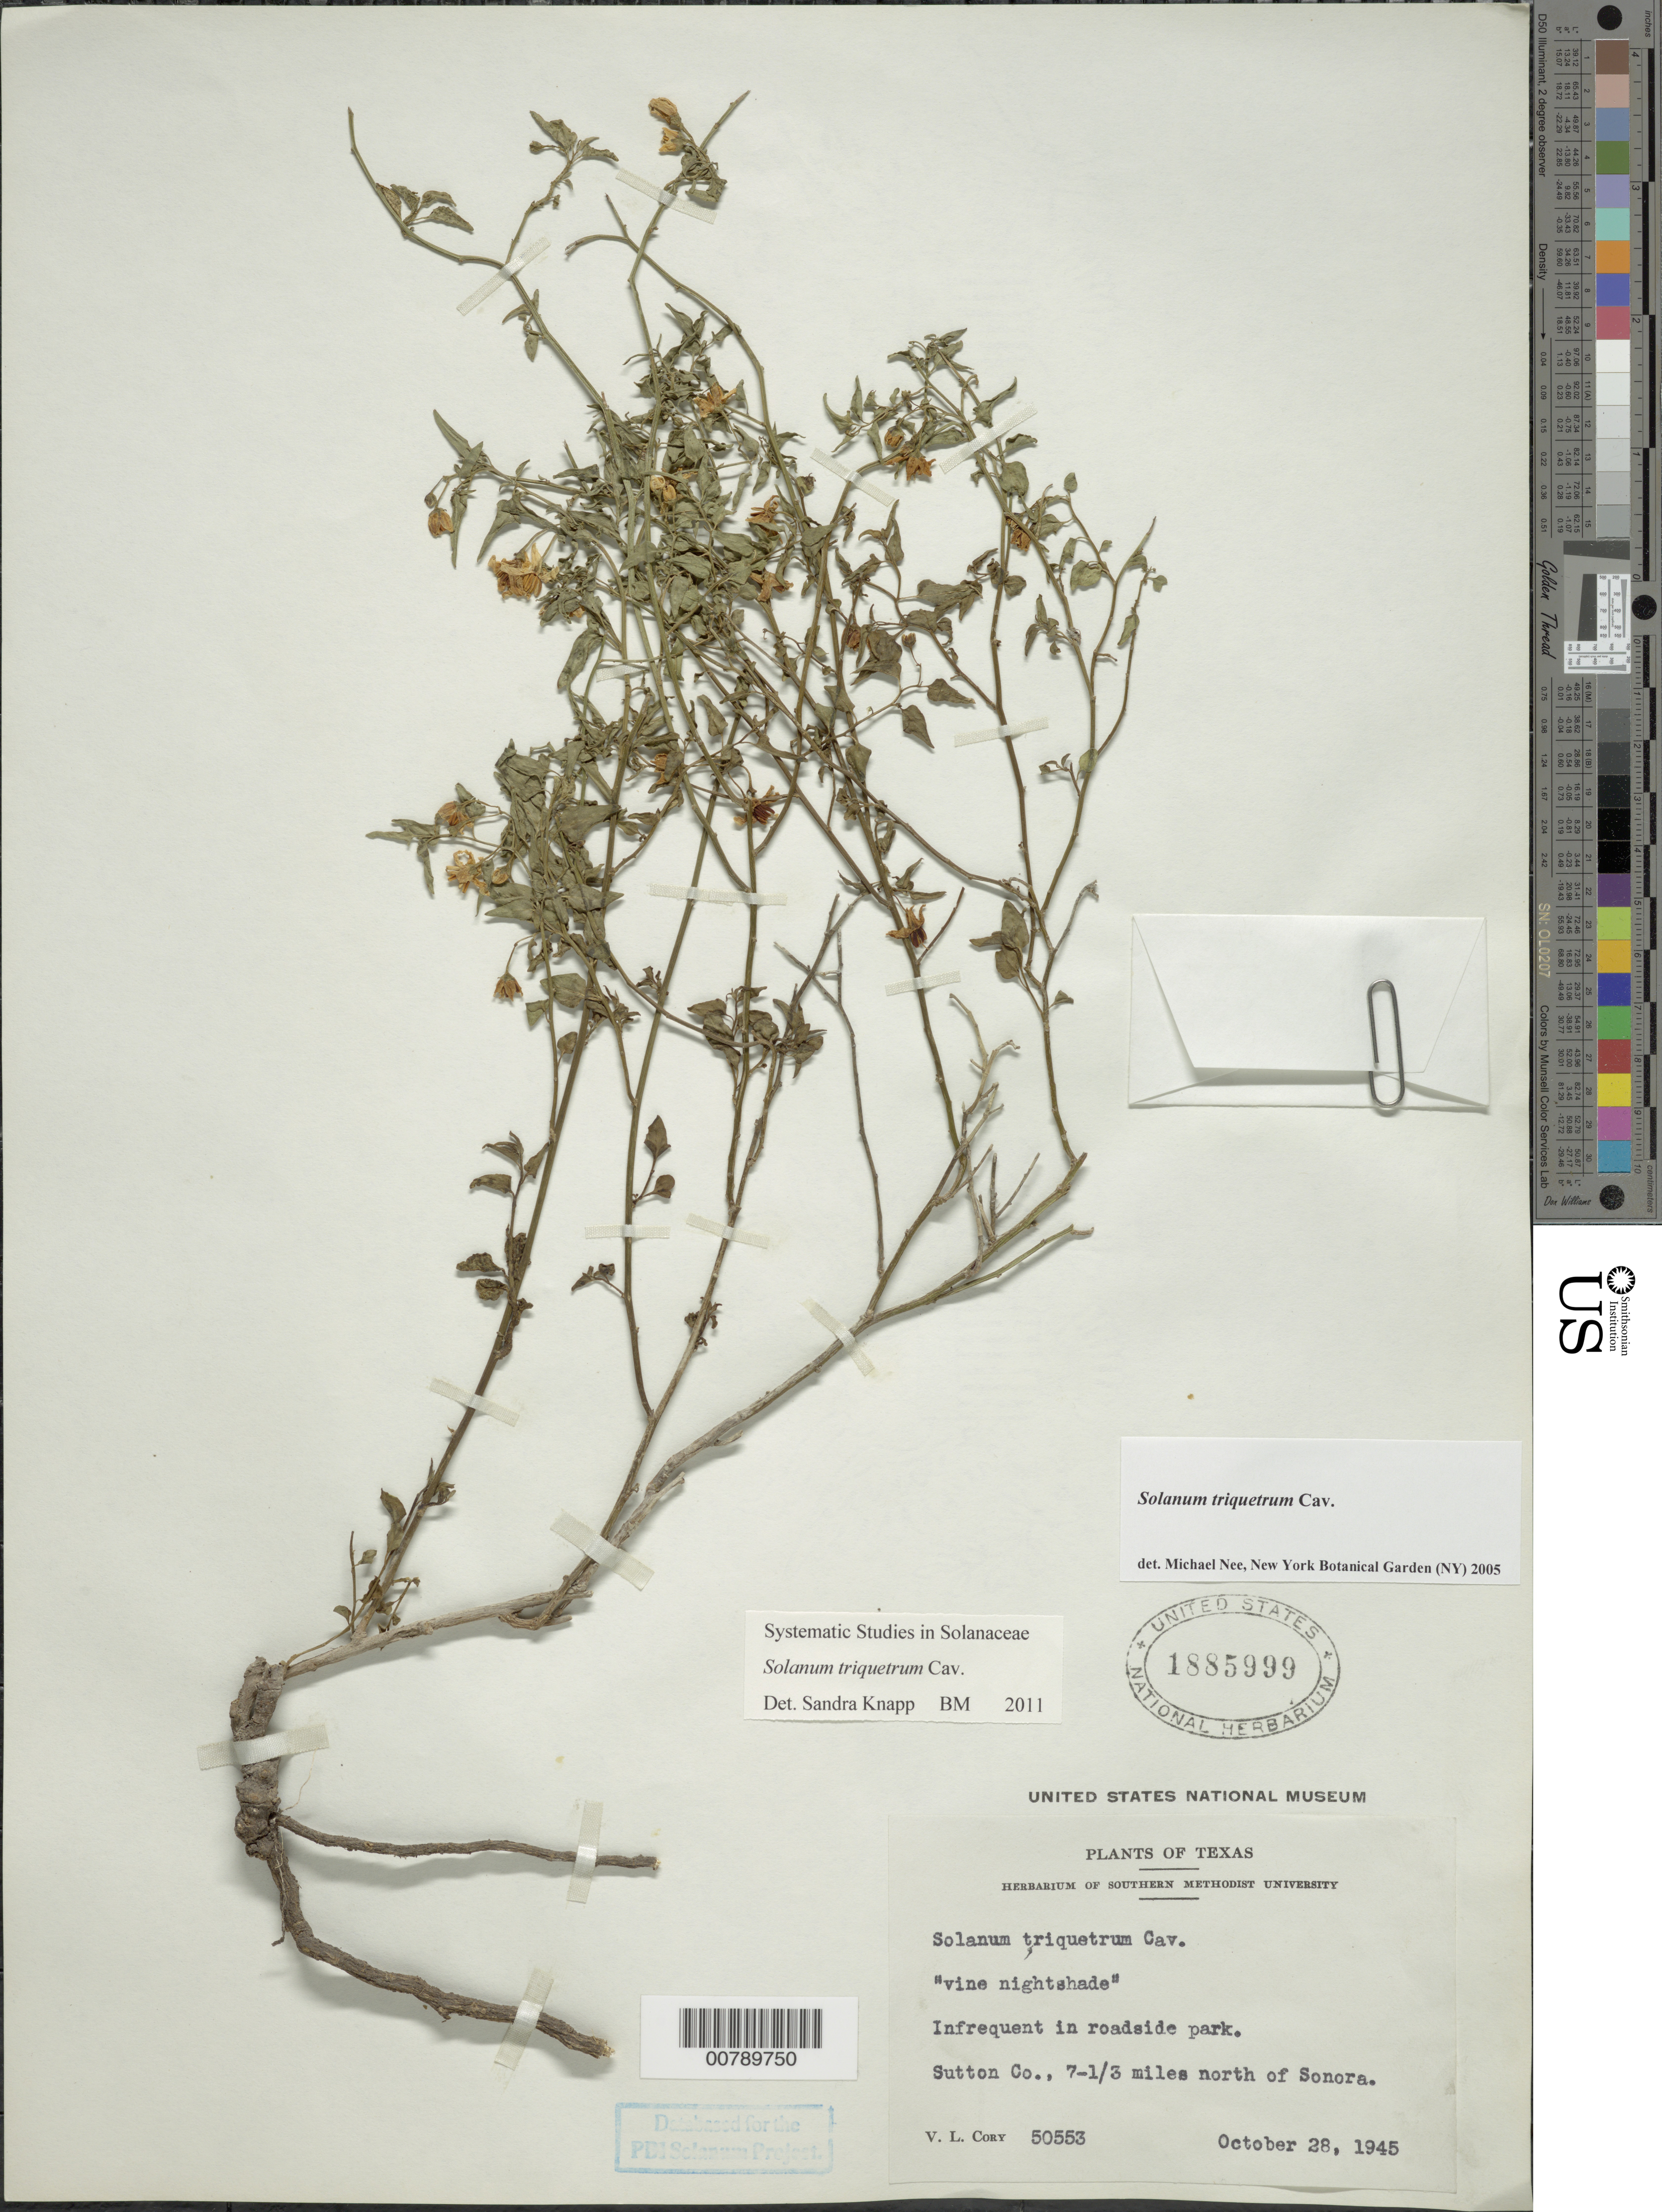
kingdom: Plantae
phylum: Tracheophyta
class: Magnoliopsida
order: Solanales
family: Solanaceae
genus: Solanum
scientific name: Solanum triquetrum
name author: Cav.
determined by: Knapp, S. D.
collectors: V. Cory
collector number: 50553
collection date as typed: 28 Oct 1945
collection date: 1945-10-28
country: United States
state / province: Texas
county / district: Sutton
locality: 7 1/3 miles N of Sonora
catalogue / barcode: US 1885999